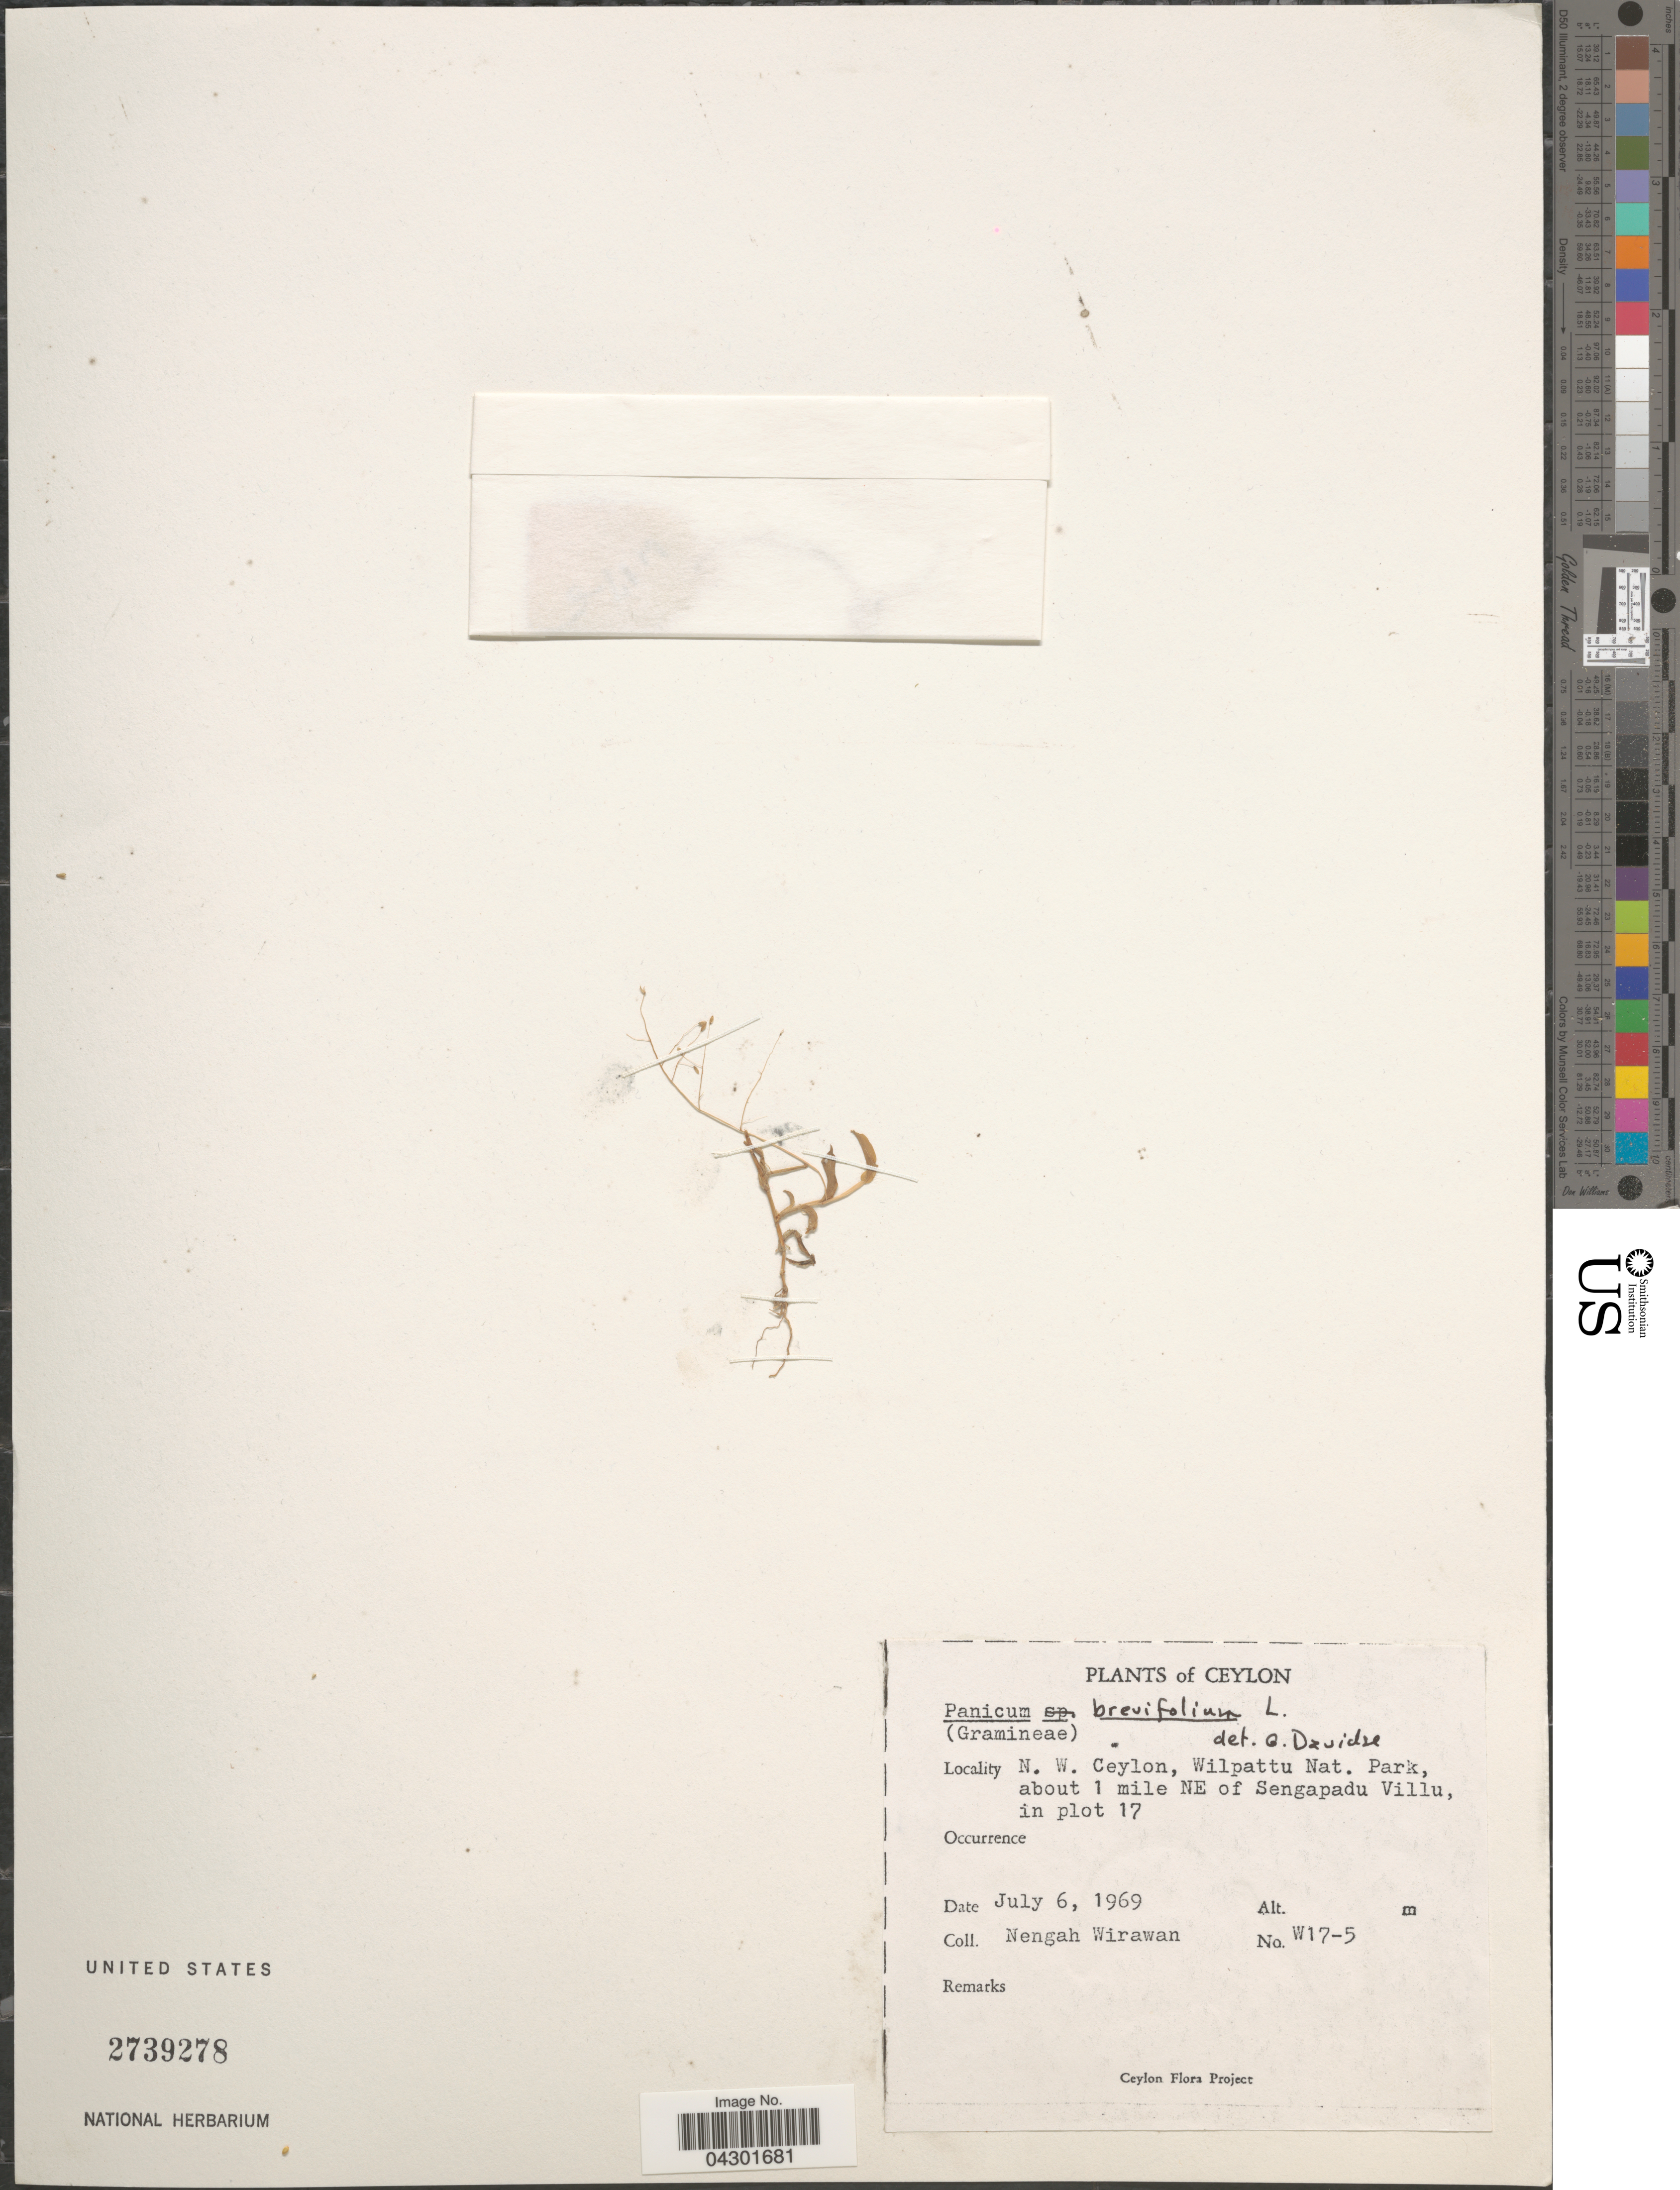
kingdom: Plantae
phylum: Tracheophyta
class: Liliopsida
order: Poales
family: Poaceae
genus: Panicum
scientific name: Panicum brevifolium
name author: L.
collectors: N. Wirawan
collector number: W17-5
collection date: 1969-07-06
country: Sri Lanka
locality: Ceylon. N.W. Ceylon, Wilpattu Nat. Park, about 1 mile NE of Sengapadu Villu, in plot 17.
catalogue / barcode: US 2739278